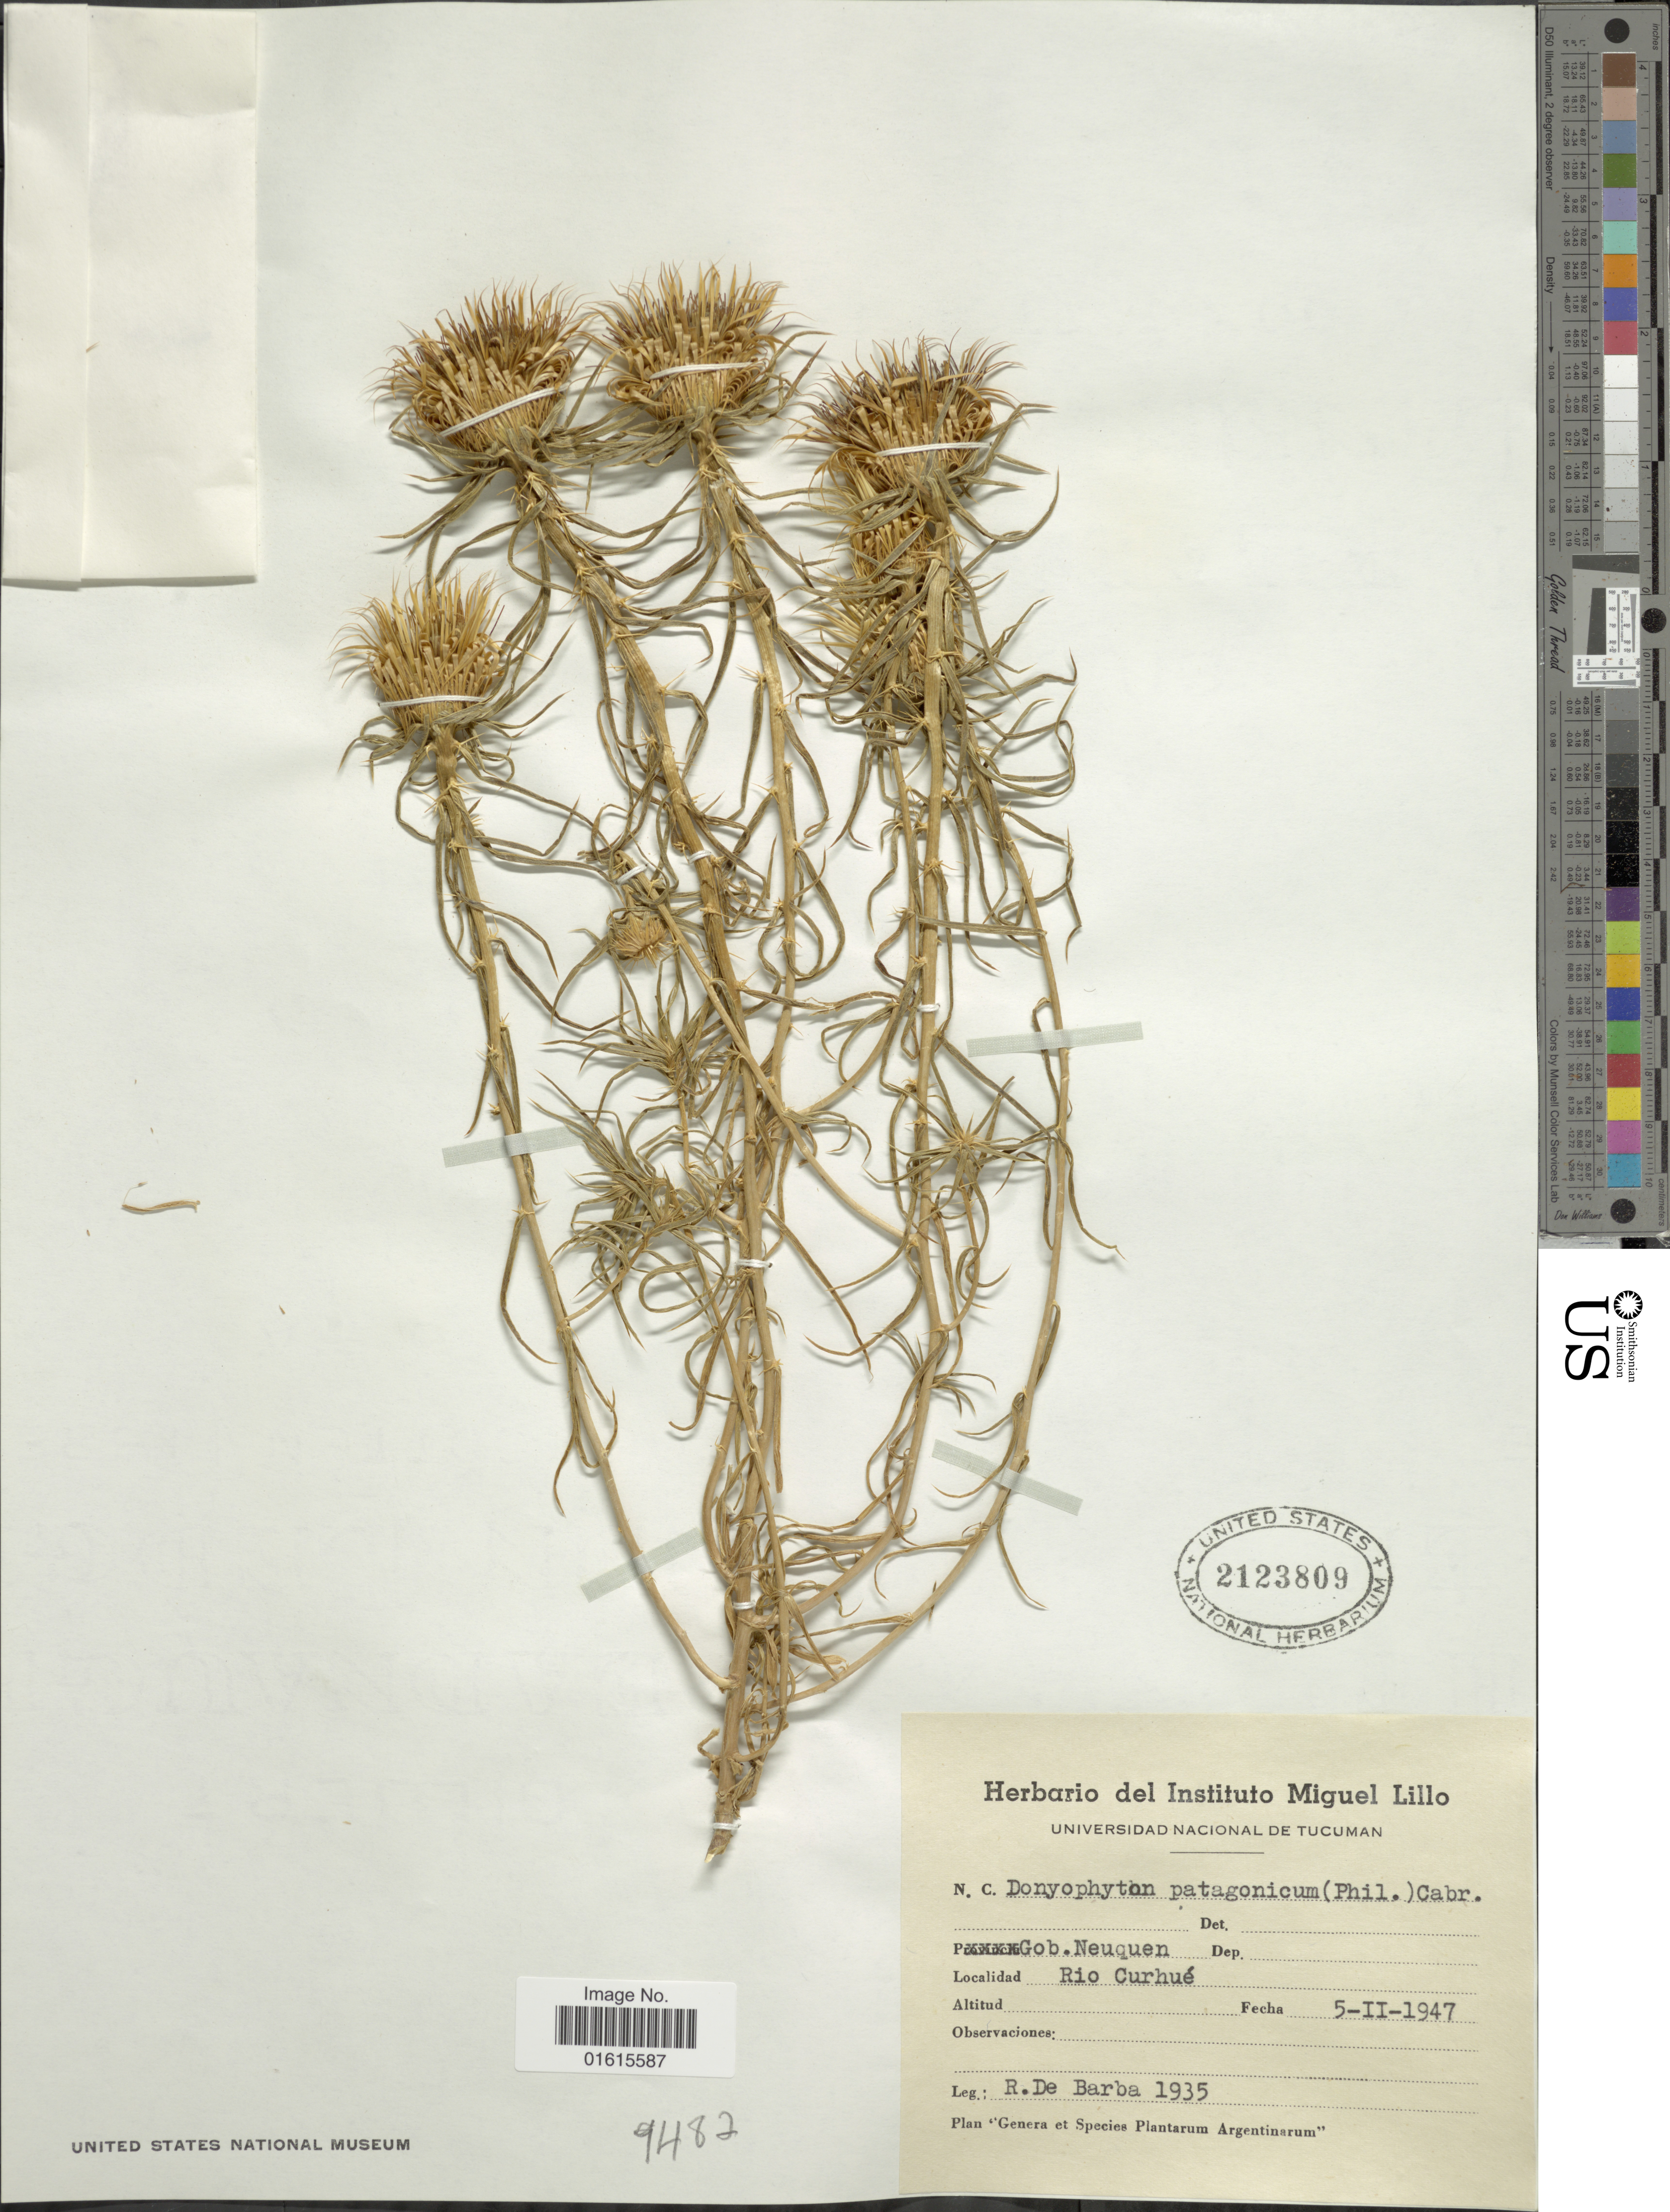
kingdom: Plantae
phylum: Tracheophyta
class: Magnoliopsida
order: Asterales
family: Asteraceae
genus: Doniophyton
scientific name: Doniophyton patagonicum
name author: (Phil.) Cabrera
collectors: R. De Barba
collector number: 1935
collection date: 1947-02-05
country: Argentina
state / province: Neuquen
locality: Rio Curgue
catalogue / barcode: US 2123809